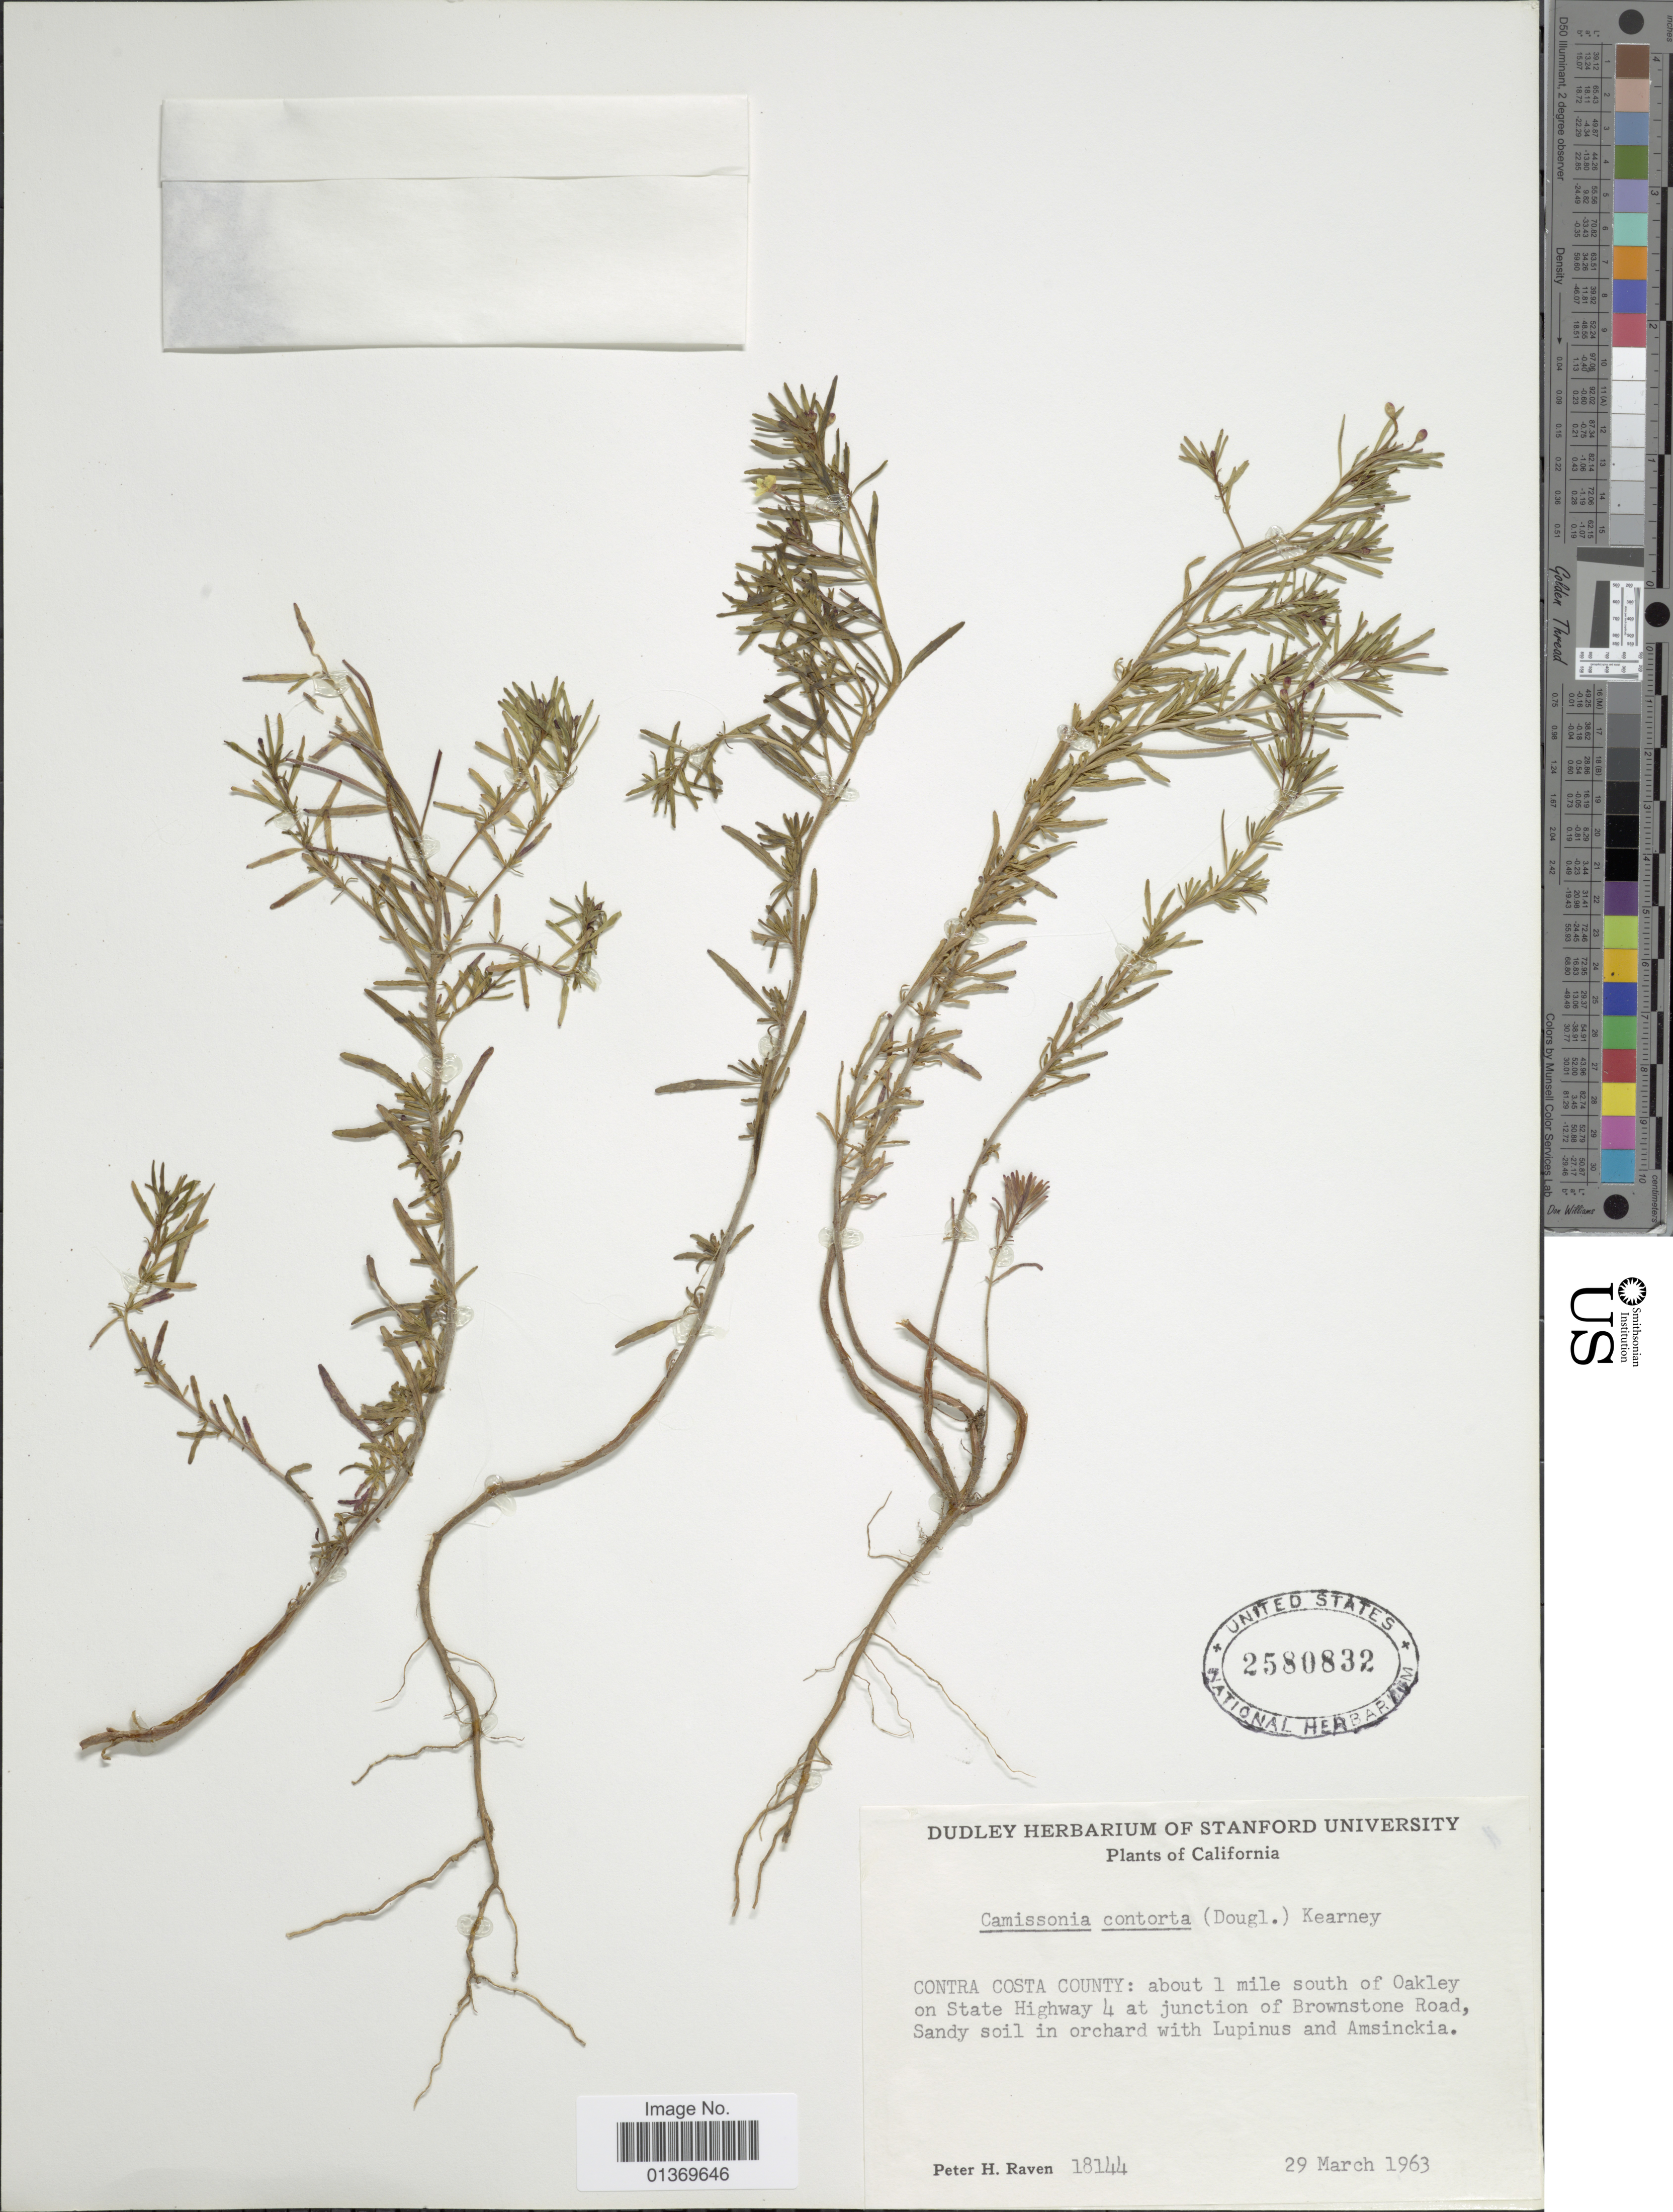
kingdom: Plantae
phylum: Tracheophyta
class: Magnoliopsida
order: Myrtales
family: Onagraceae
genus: Camissonia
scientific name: Camissonia contorta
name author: (Douglas) Kearney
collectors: P. H. Raven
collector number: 18144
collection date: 1963-03-29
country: United States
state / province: California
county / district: Contra Costa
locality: Contra Costa County: about 1 mile south of Oakley on State Highway 4 at junction of Brownstone Road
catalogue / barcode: US 2580832